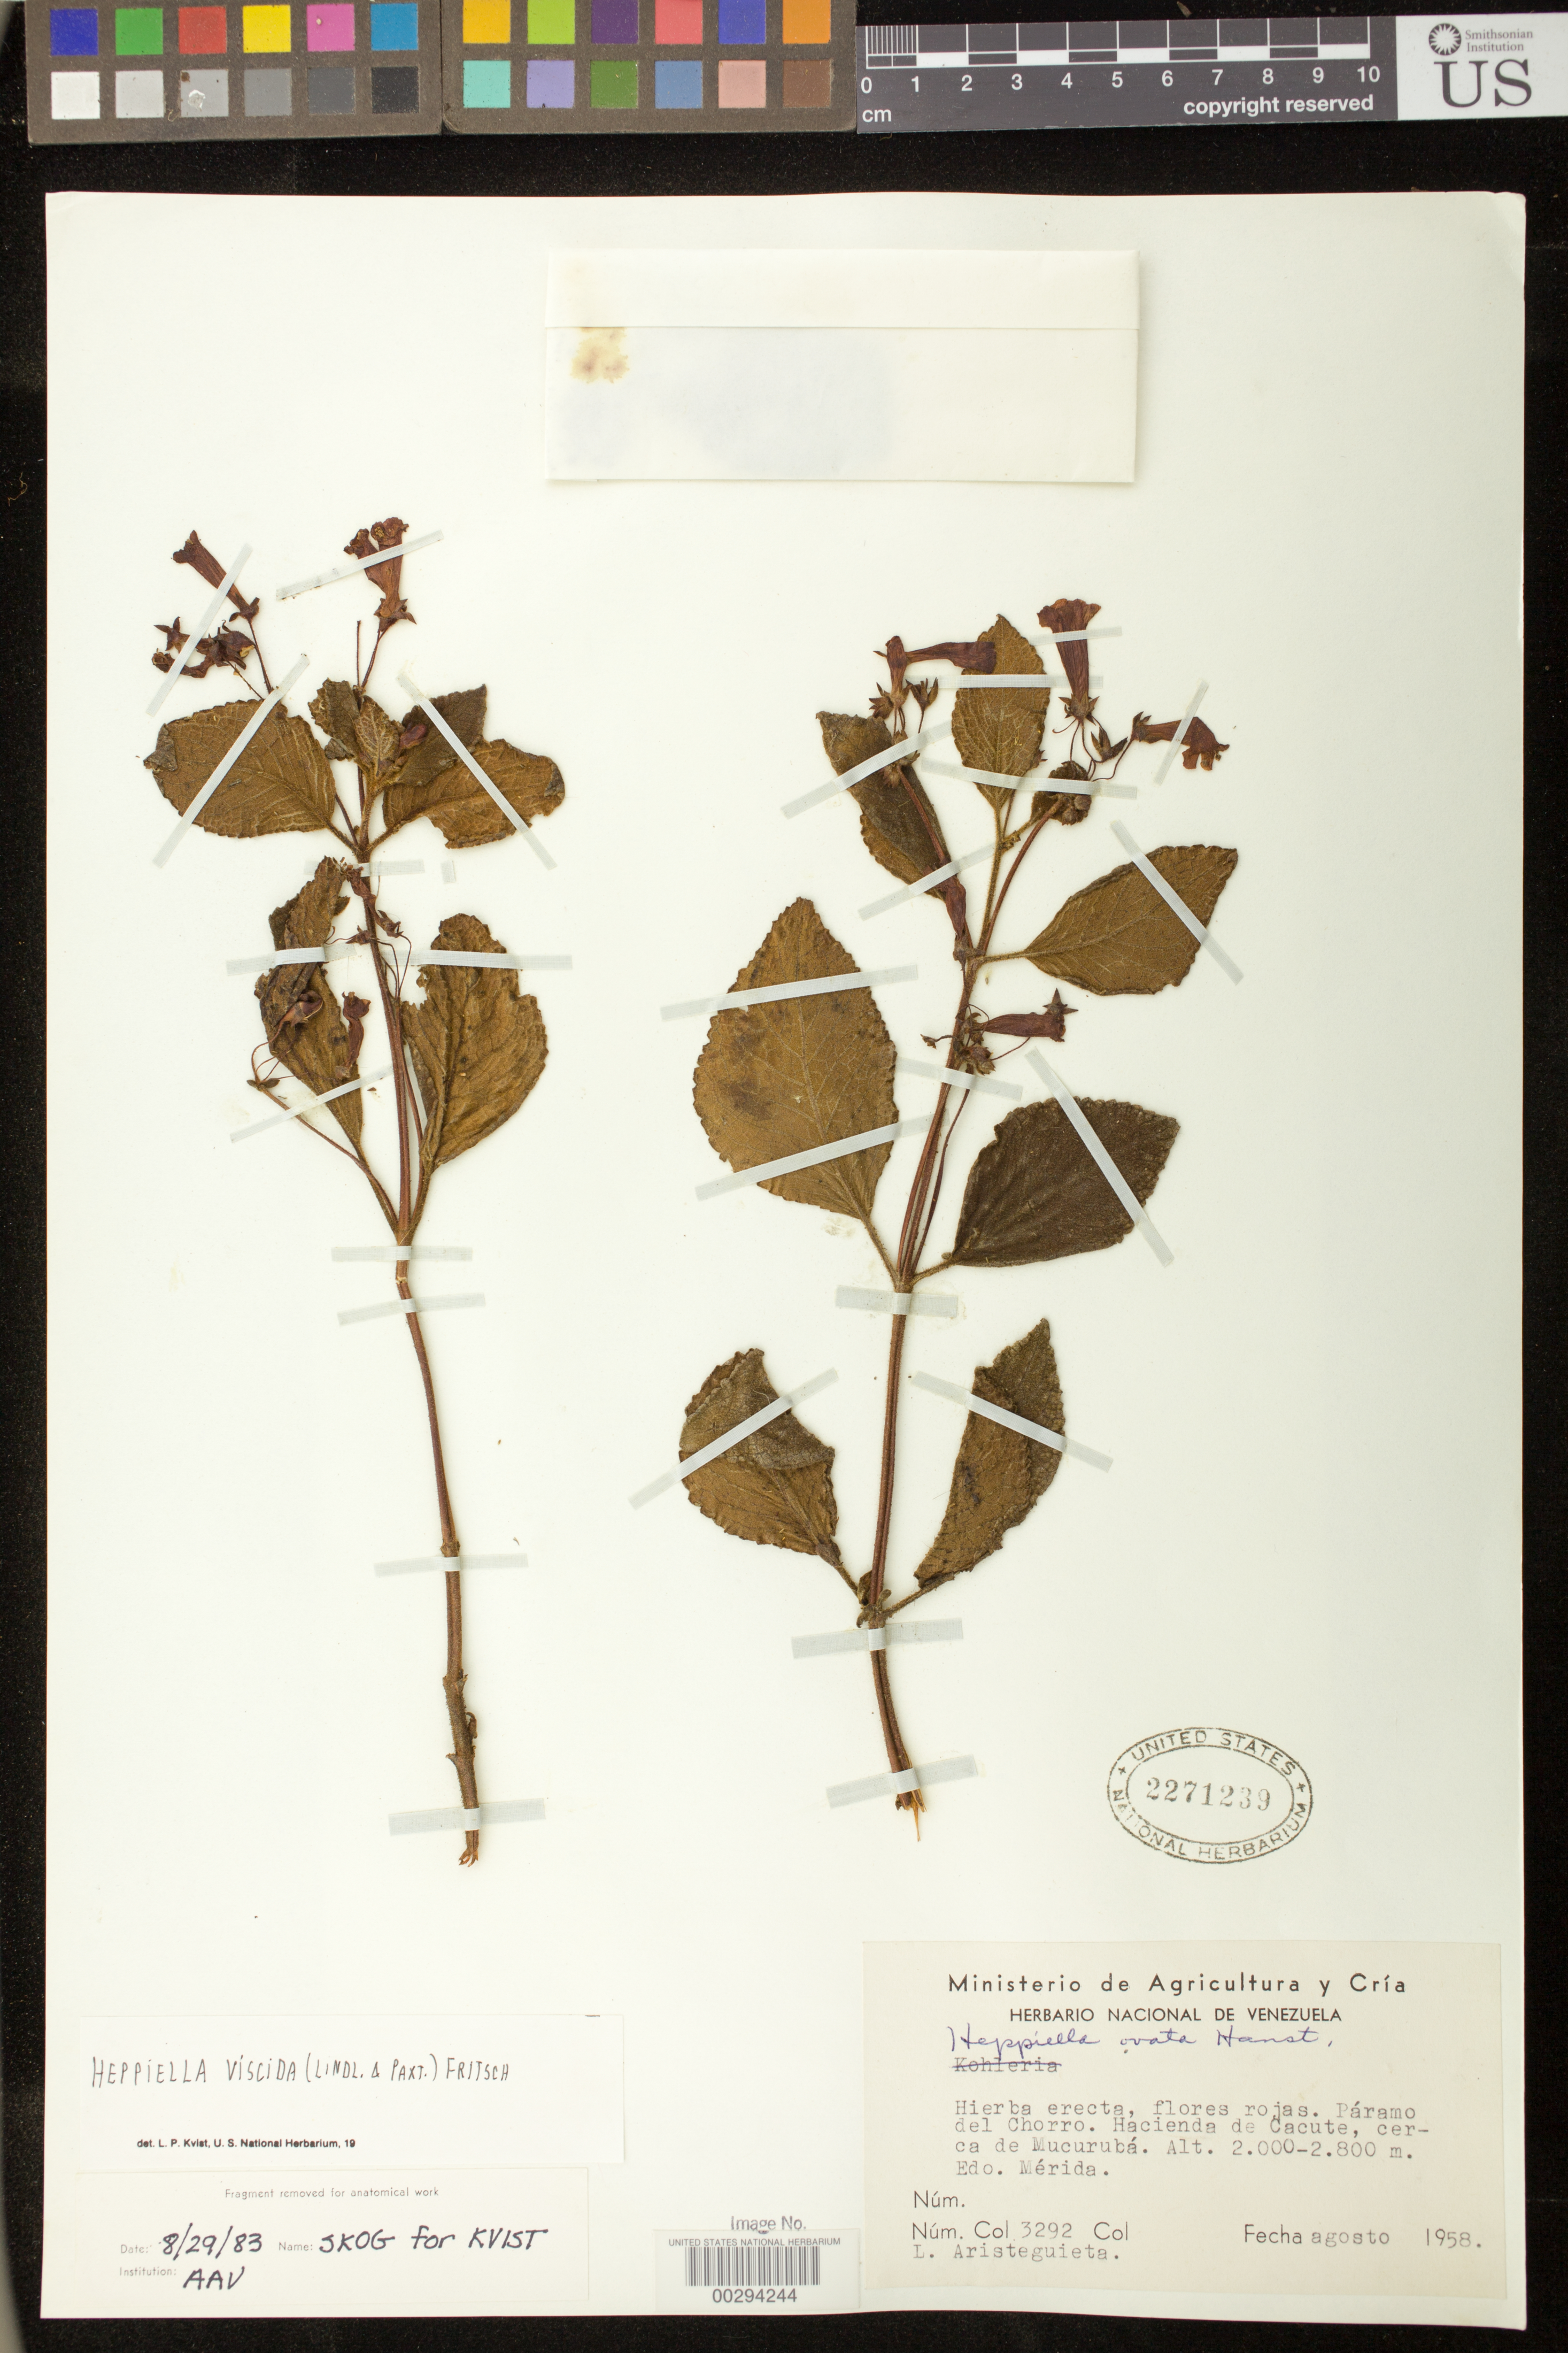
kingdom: Plantae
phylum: Tracheophyta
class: Magnoliopsida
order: Lamiales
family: Gesneriaceae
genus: Heppiella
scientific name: Heppiella viscida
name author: (Lindl. &) Fritsch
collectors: L. Aristeguieta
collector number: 3292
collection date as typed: Aug 1958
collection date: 1958-08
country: Venezuela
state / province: Mérida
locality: Paramo del Chorro, Hacienda de Cacute, near Mucuruba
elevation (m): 2000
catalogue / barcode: US 2271239